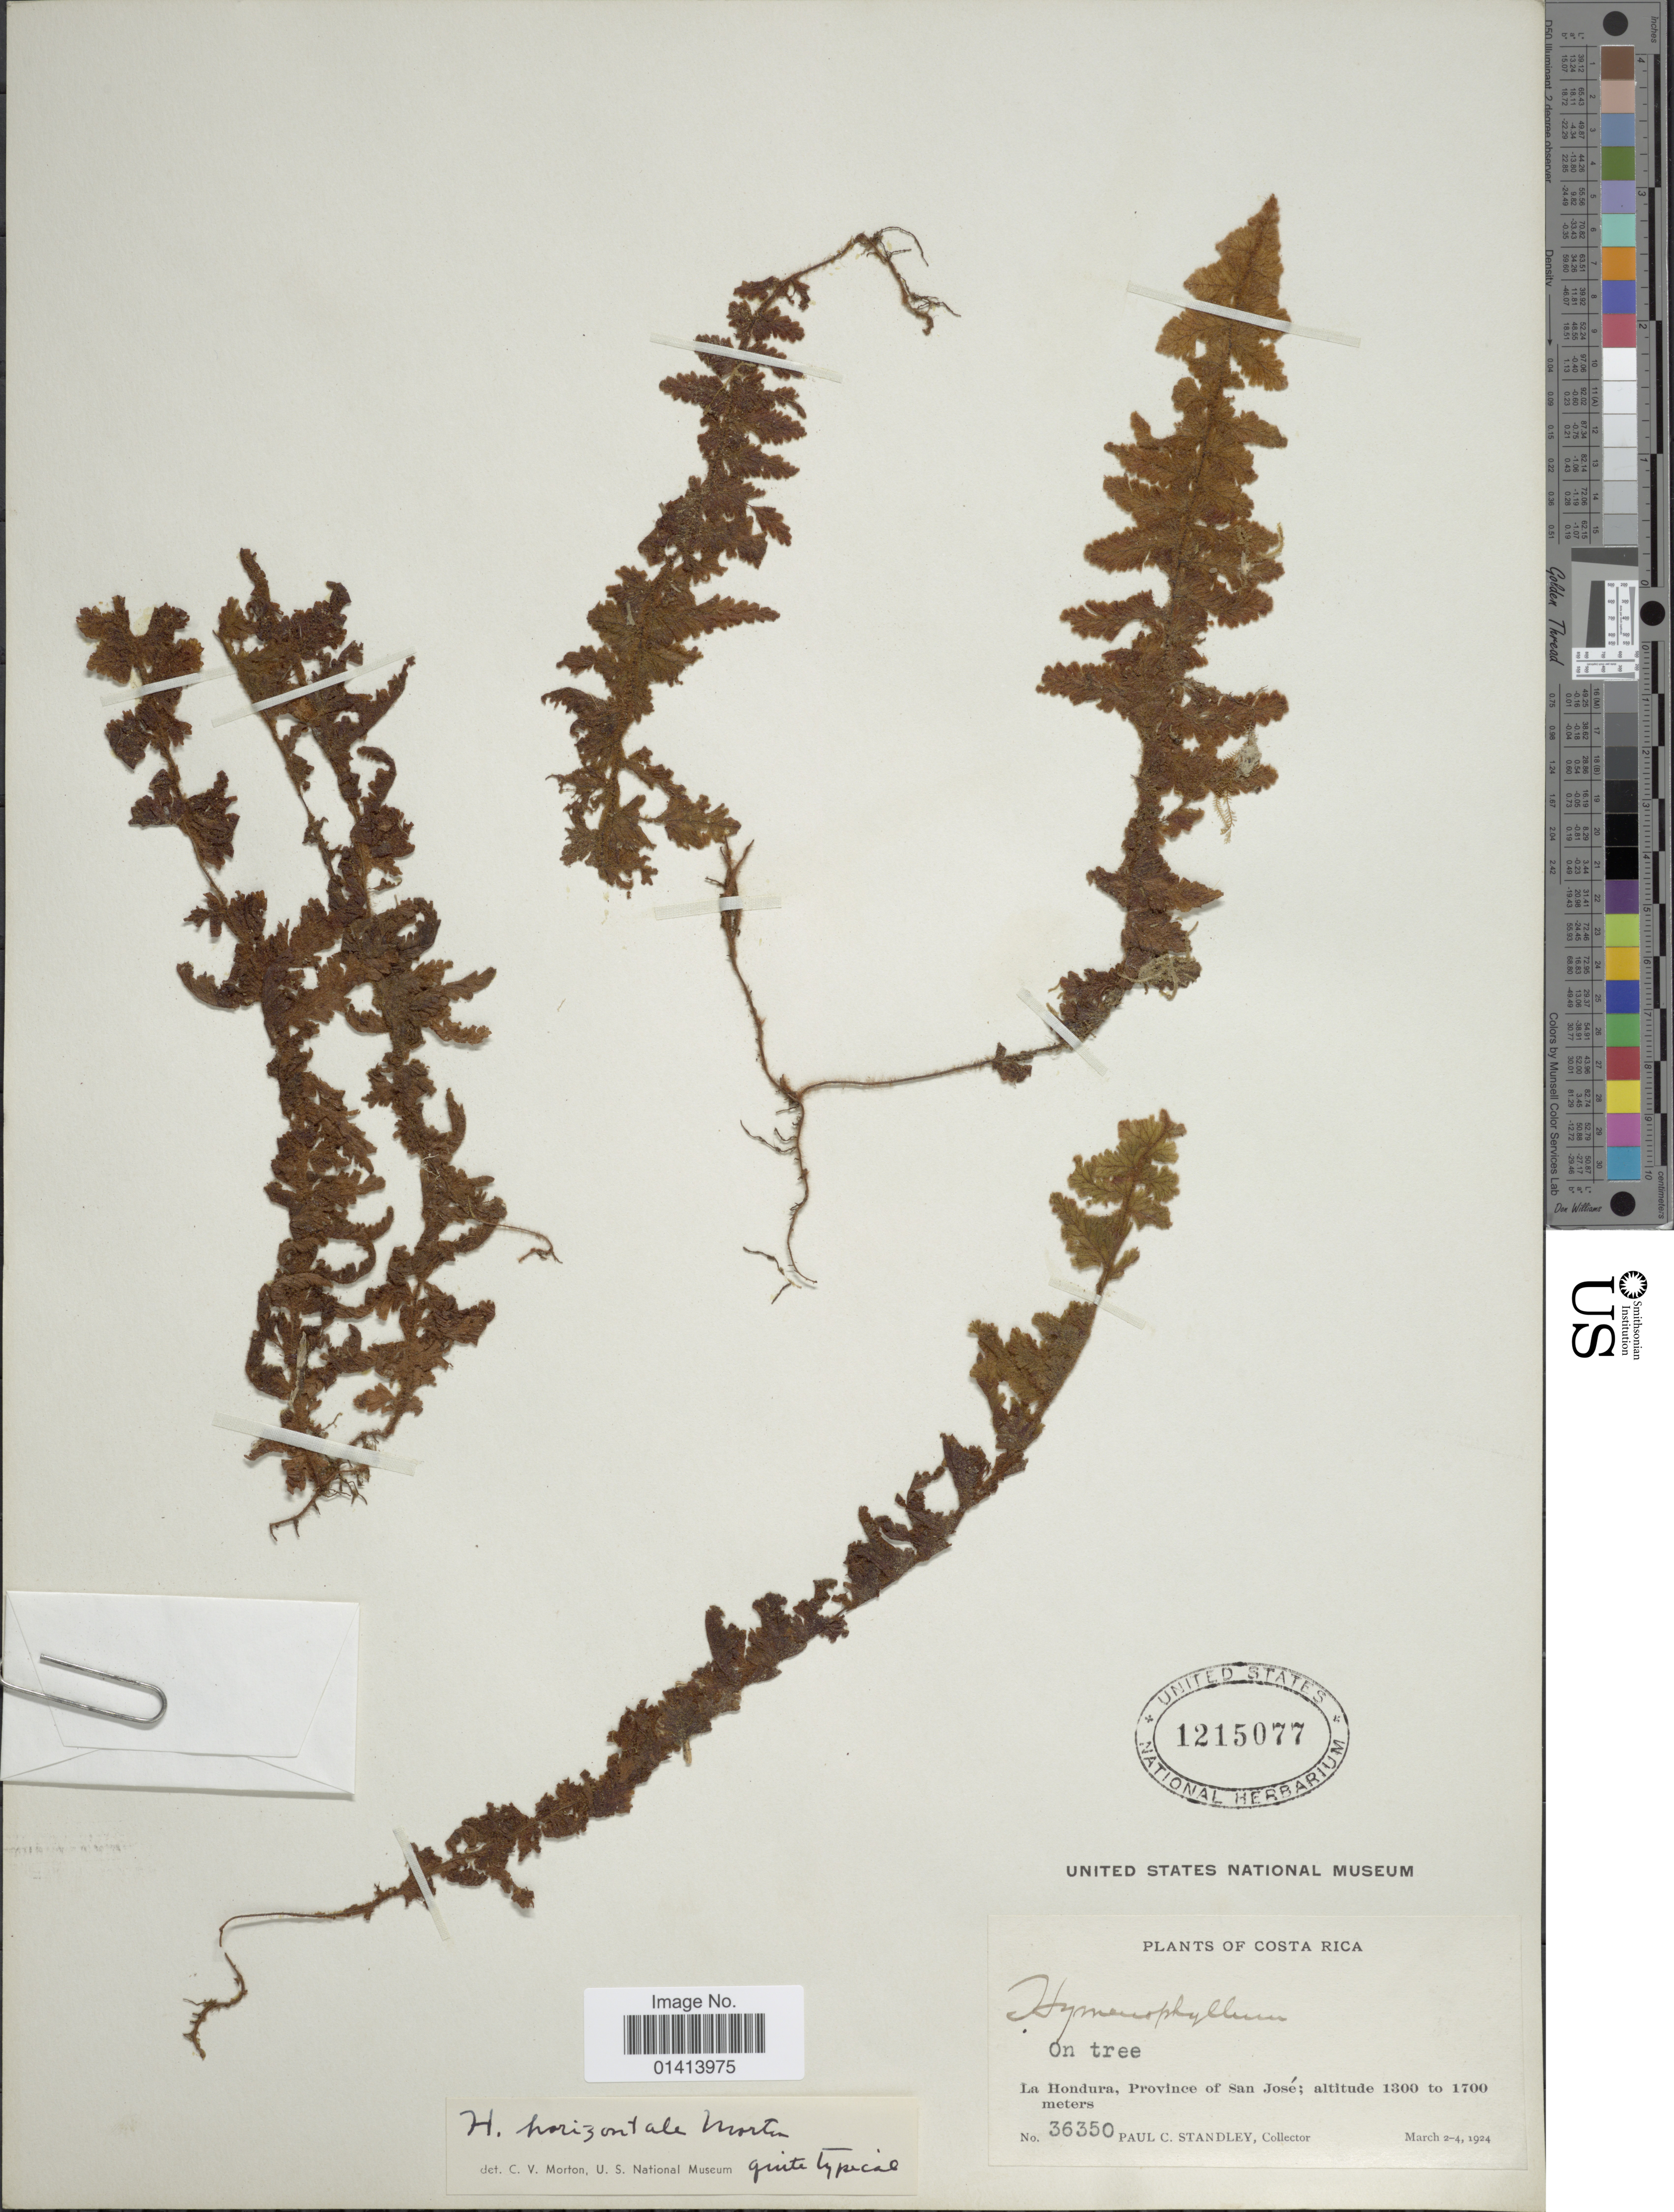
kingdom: Plantae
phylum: Tracheophyta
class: Polypodiopsida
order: Hymenophyllales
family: Hymenophyllaceae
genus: Hymenophyllum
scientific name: Hymenophyllum horizontale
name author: C.V. Morton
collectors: P. C. Standley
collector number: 36350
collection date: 1924-03-02/1924-03-04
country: Costa Rica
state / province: San José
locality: La Hondura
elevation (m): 1300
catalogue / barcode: US 1215077